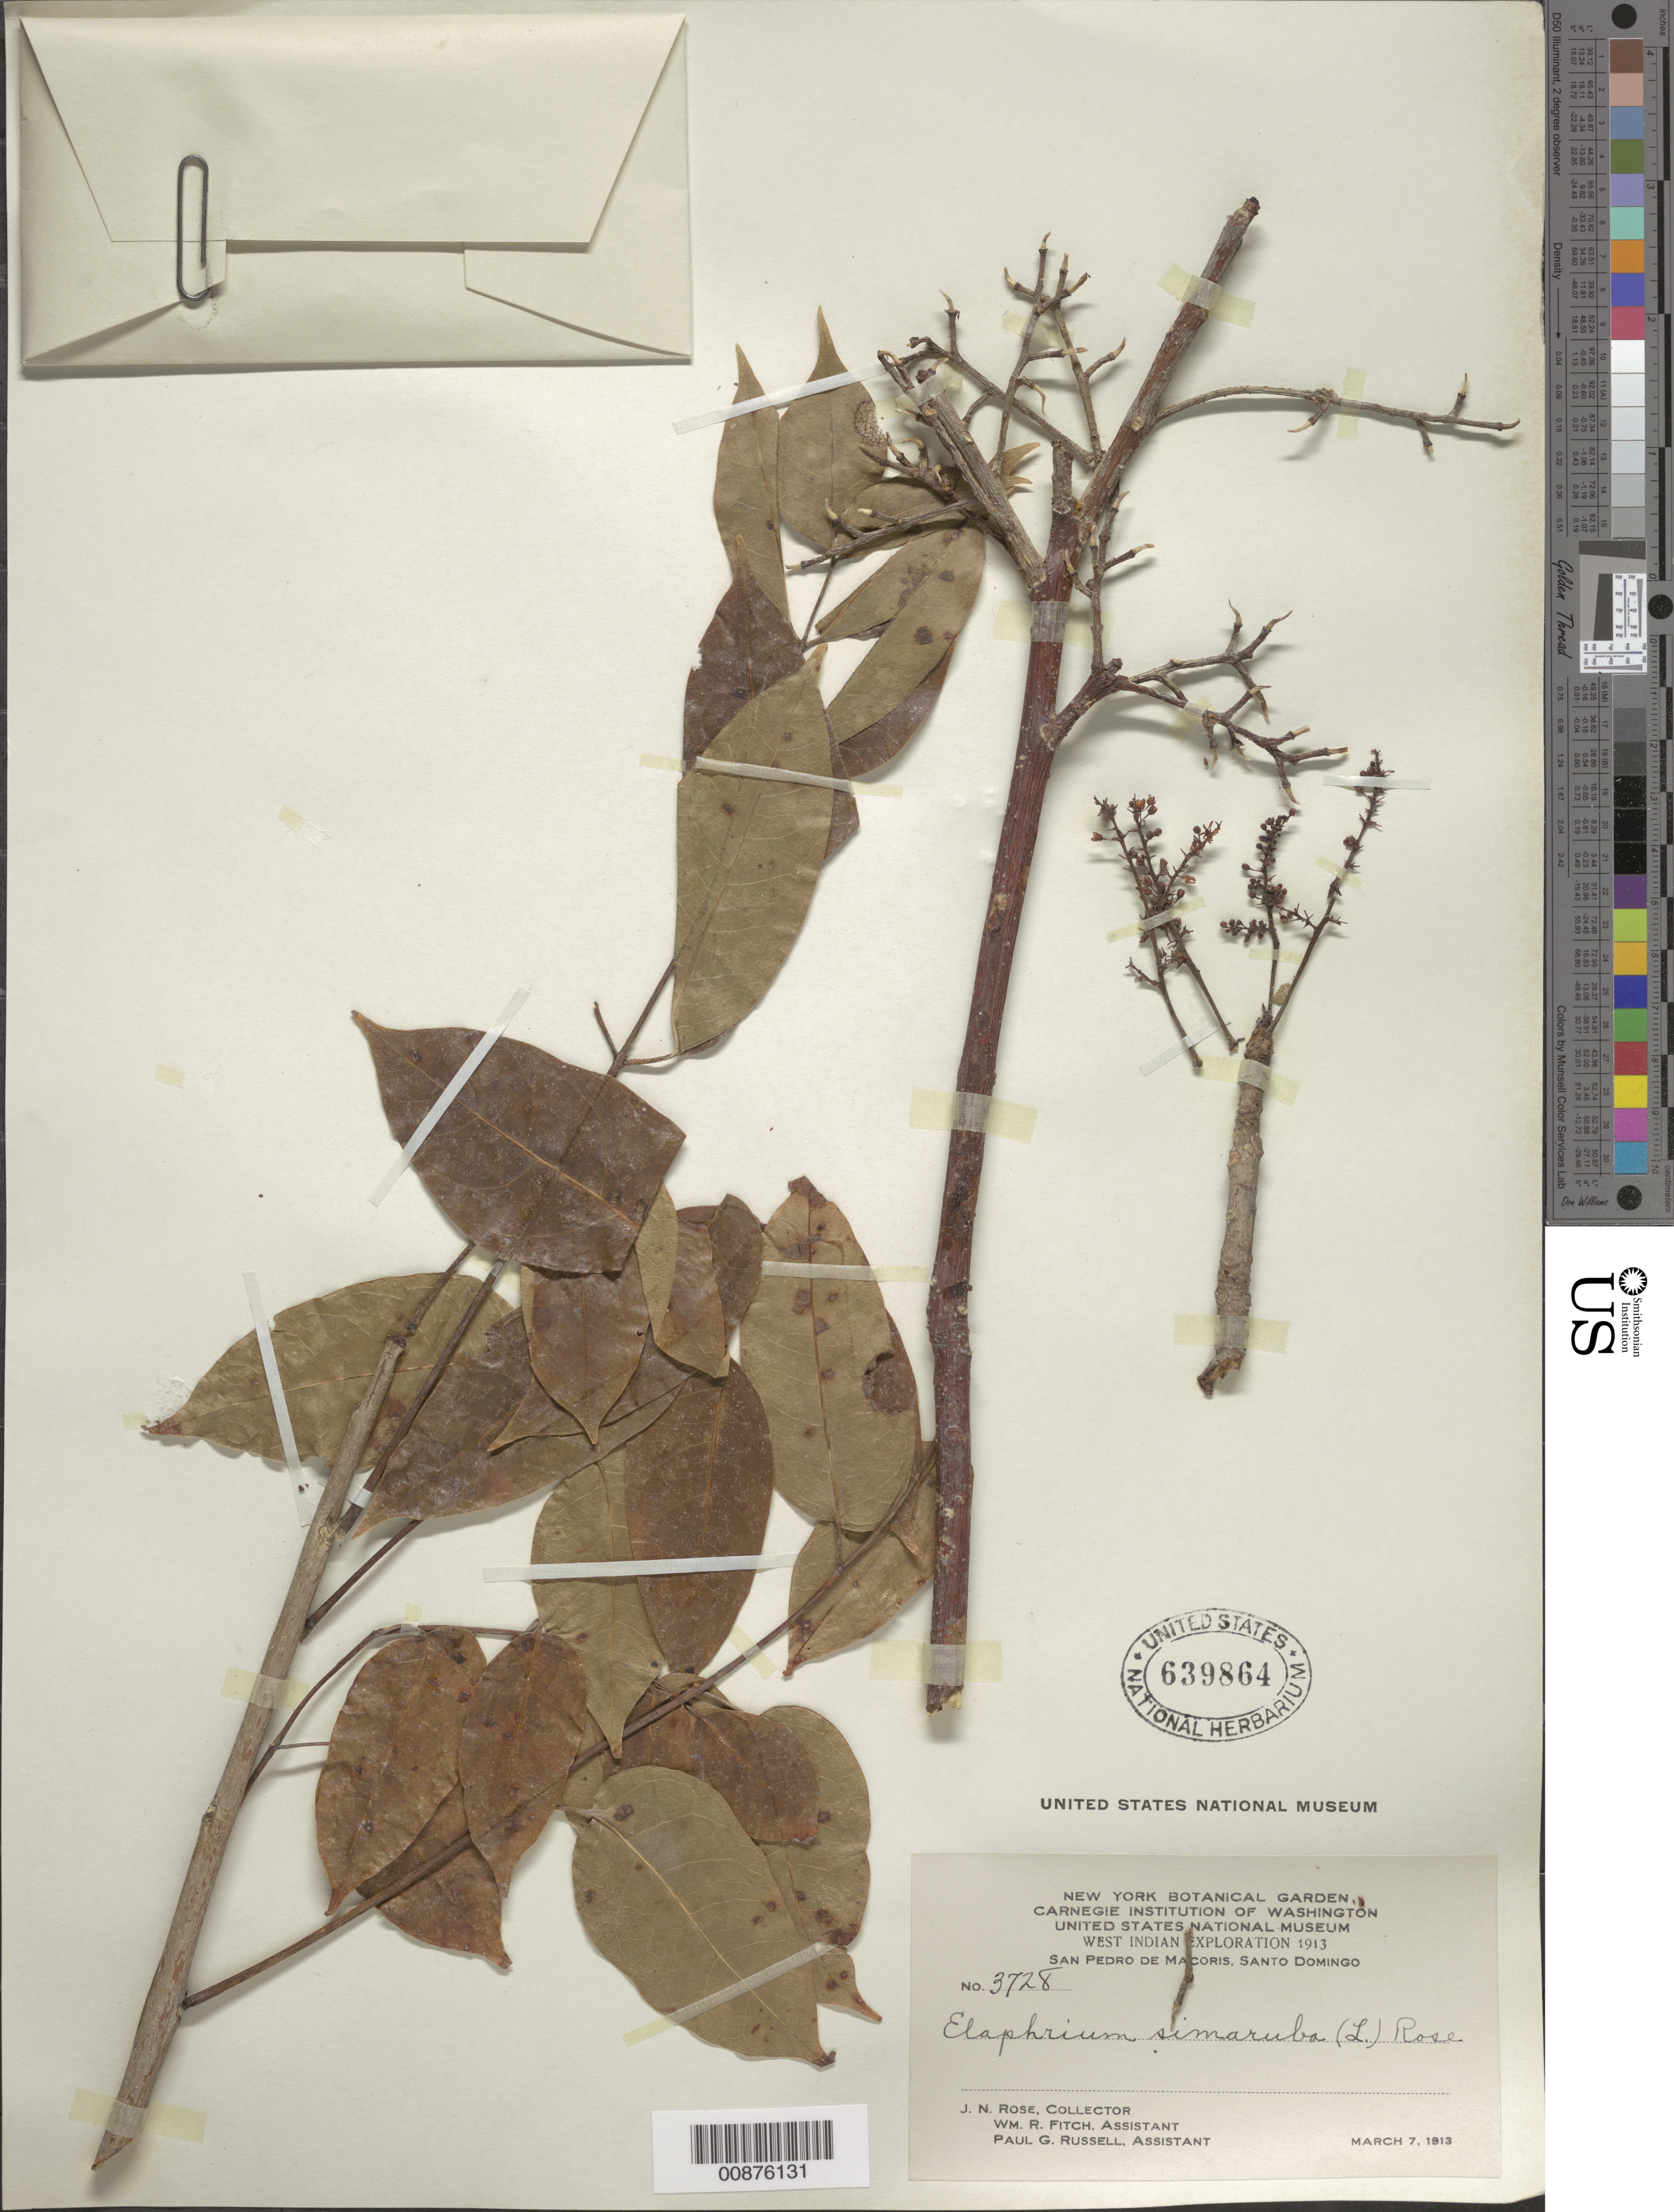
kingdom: Plantae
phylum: Tracheophyta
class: Magnoliopsida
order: Sapindales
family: Burseraceae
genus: Bursera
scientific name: Bursera simaruba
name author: (L.) Sarg.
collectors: J. N. Rose, W. R. Fitch & P. G. Russell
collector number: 3728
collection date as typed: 07 Mar 1913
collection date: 1913-03-07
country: Dominican Republic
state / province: San Pedro de Macoris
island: Hispaniola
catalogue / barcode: US 639864